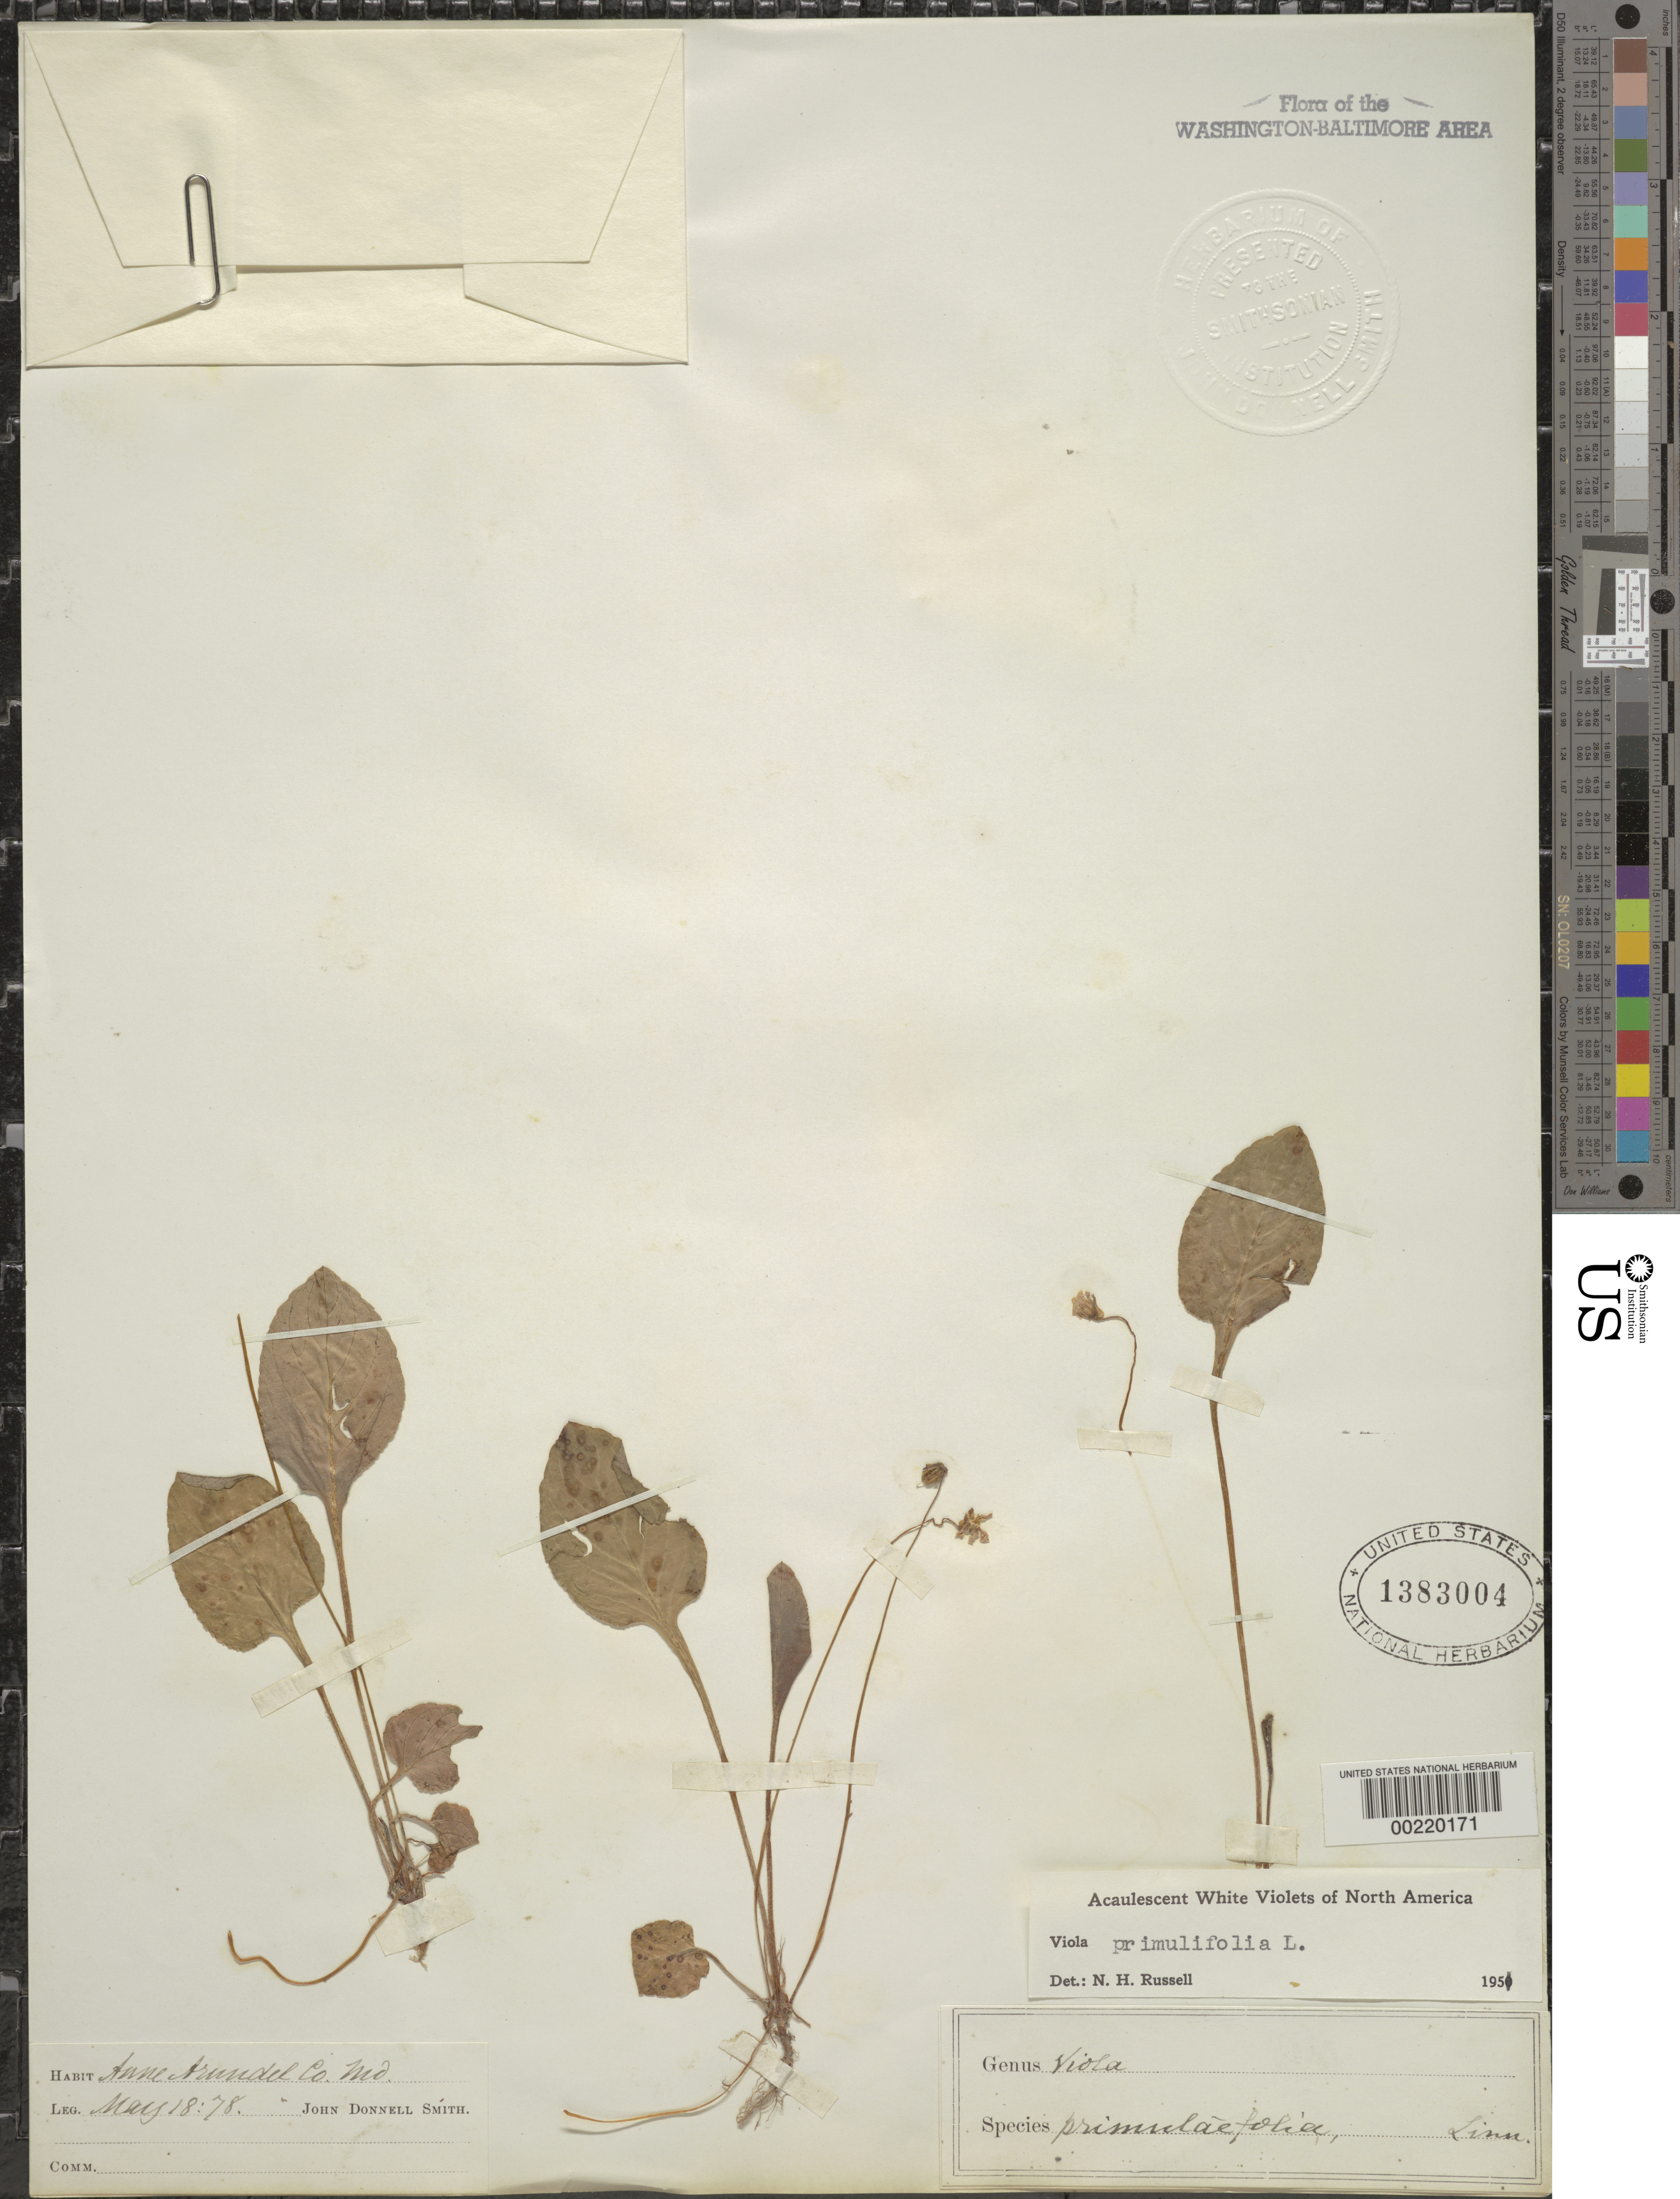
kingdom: Plantae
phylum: Tracheophyta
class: Magnoliopsida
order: Malpighiales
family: Violaceae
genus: Viola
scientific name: Viola primulifolia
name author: L.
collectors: J. Donnell Smith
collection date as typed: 18 May 1878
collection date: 1878-05-18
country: United States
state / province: Maryland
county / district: Anne Arundel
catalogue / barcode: US 1383004